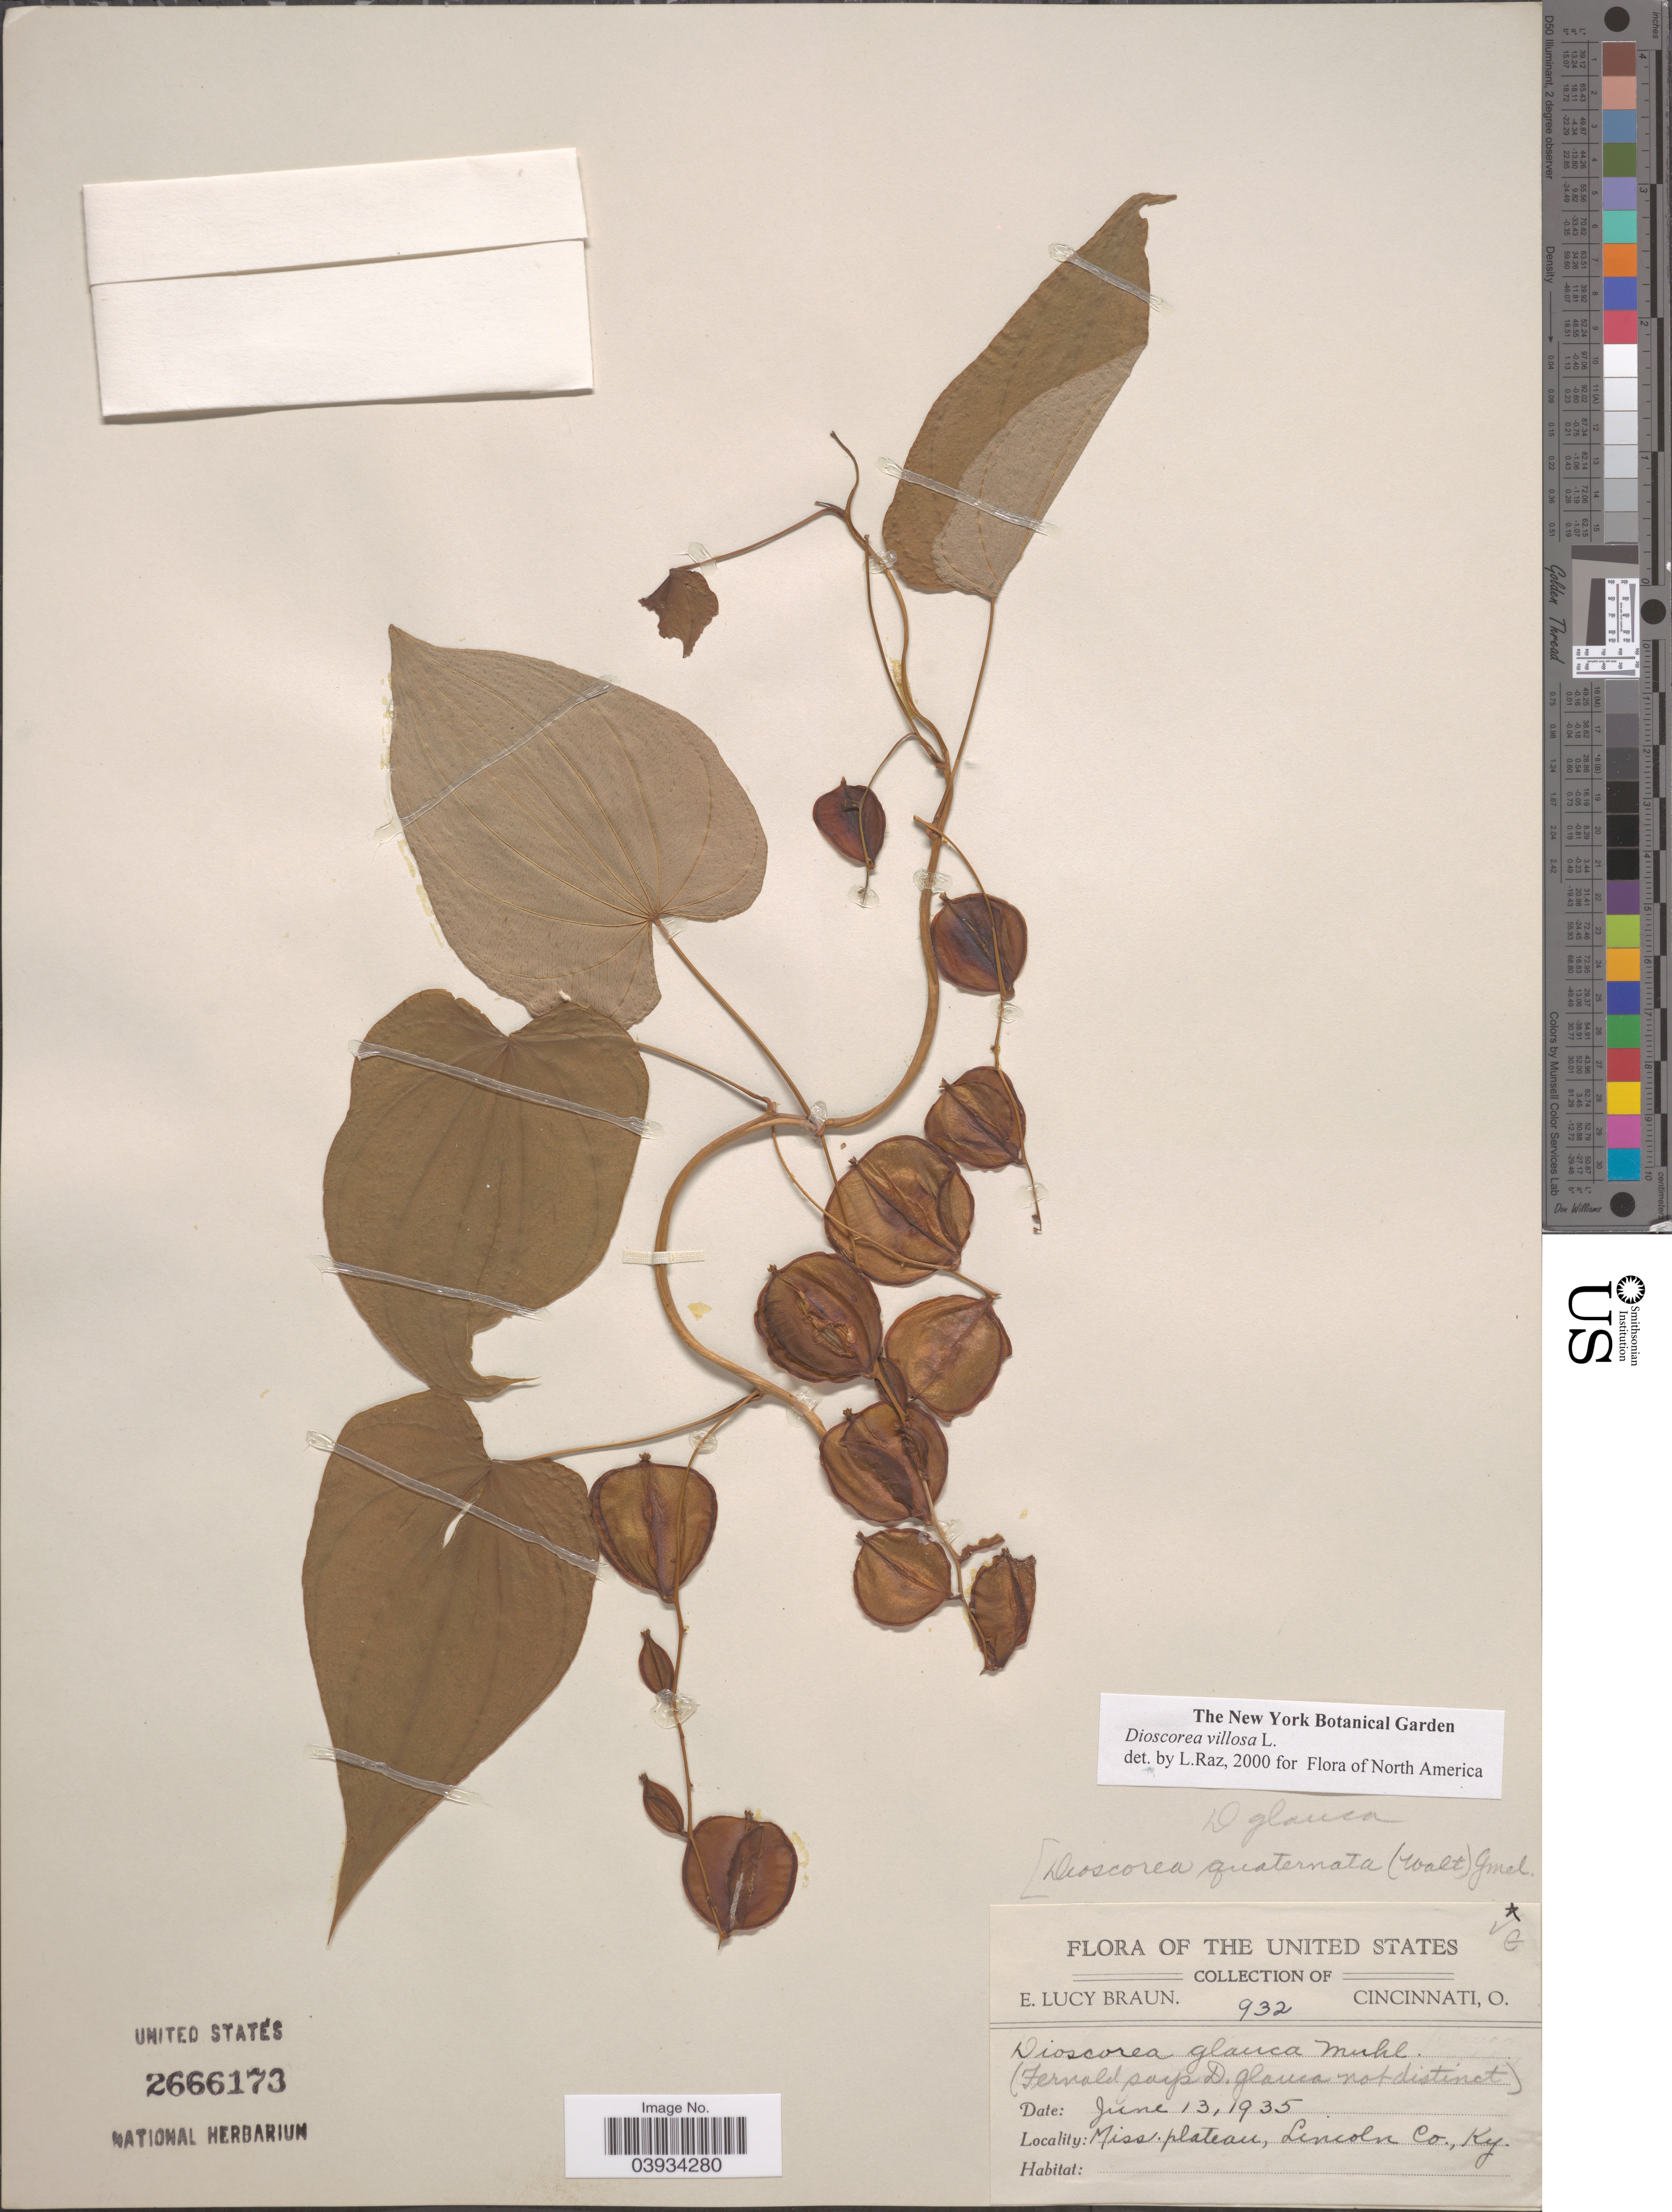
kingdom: Plantae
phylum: Tracheophyta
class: Liliopsida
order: Dioscoreales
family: Dioscoreaceae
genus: Dioscorea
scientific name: Dioscorea villosa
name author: L.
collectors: E. L. Braun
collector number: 932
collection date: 1935-06-13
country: United States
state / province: Kentucky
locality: Miss. plateau, Lincoln Co.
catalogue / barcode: US 2666173